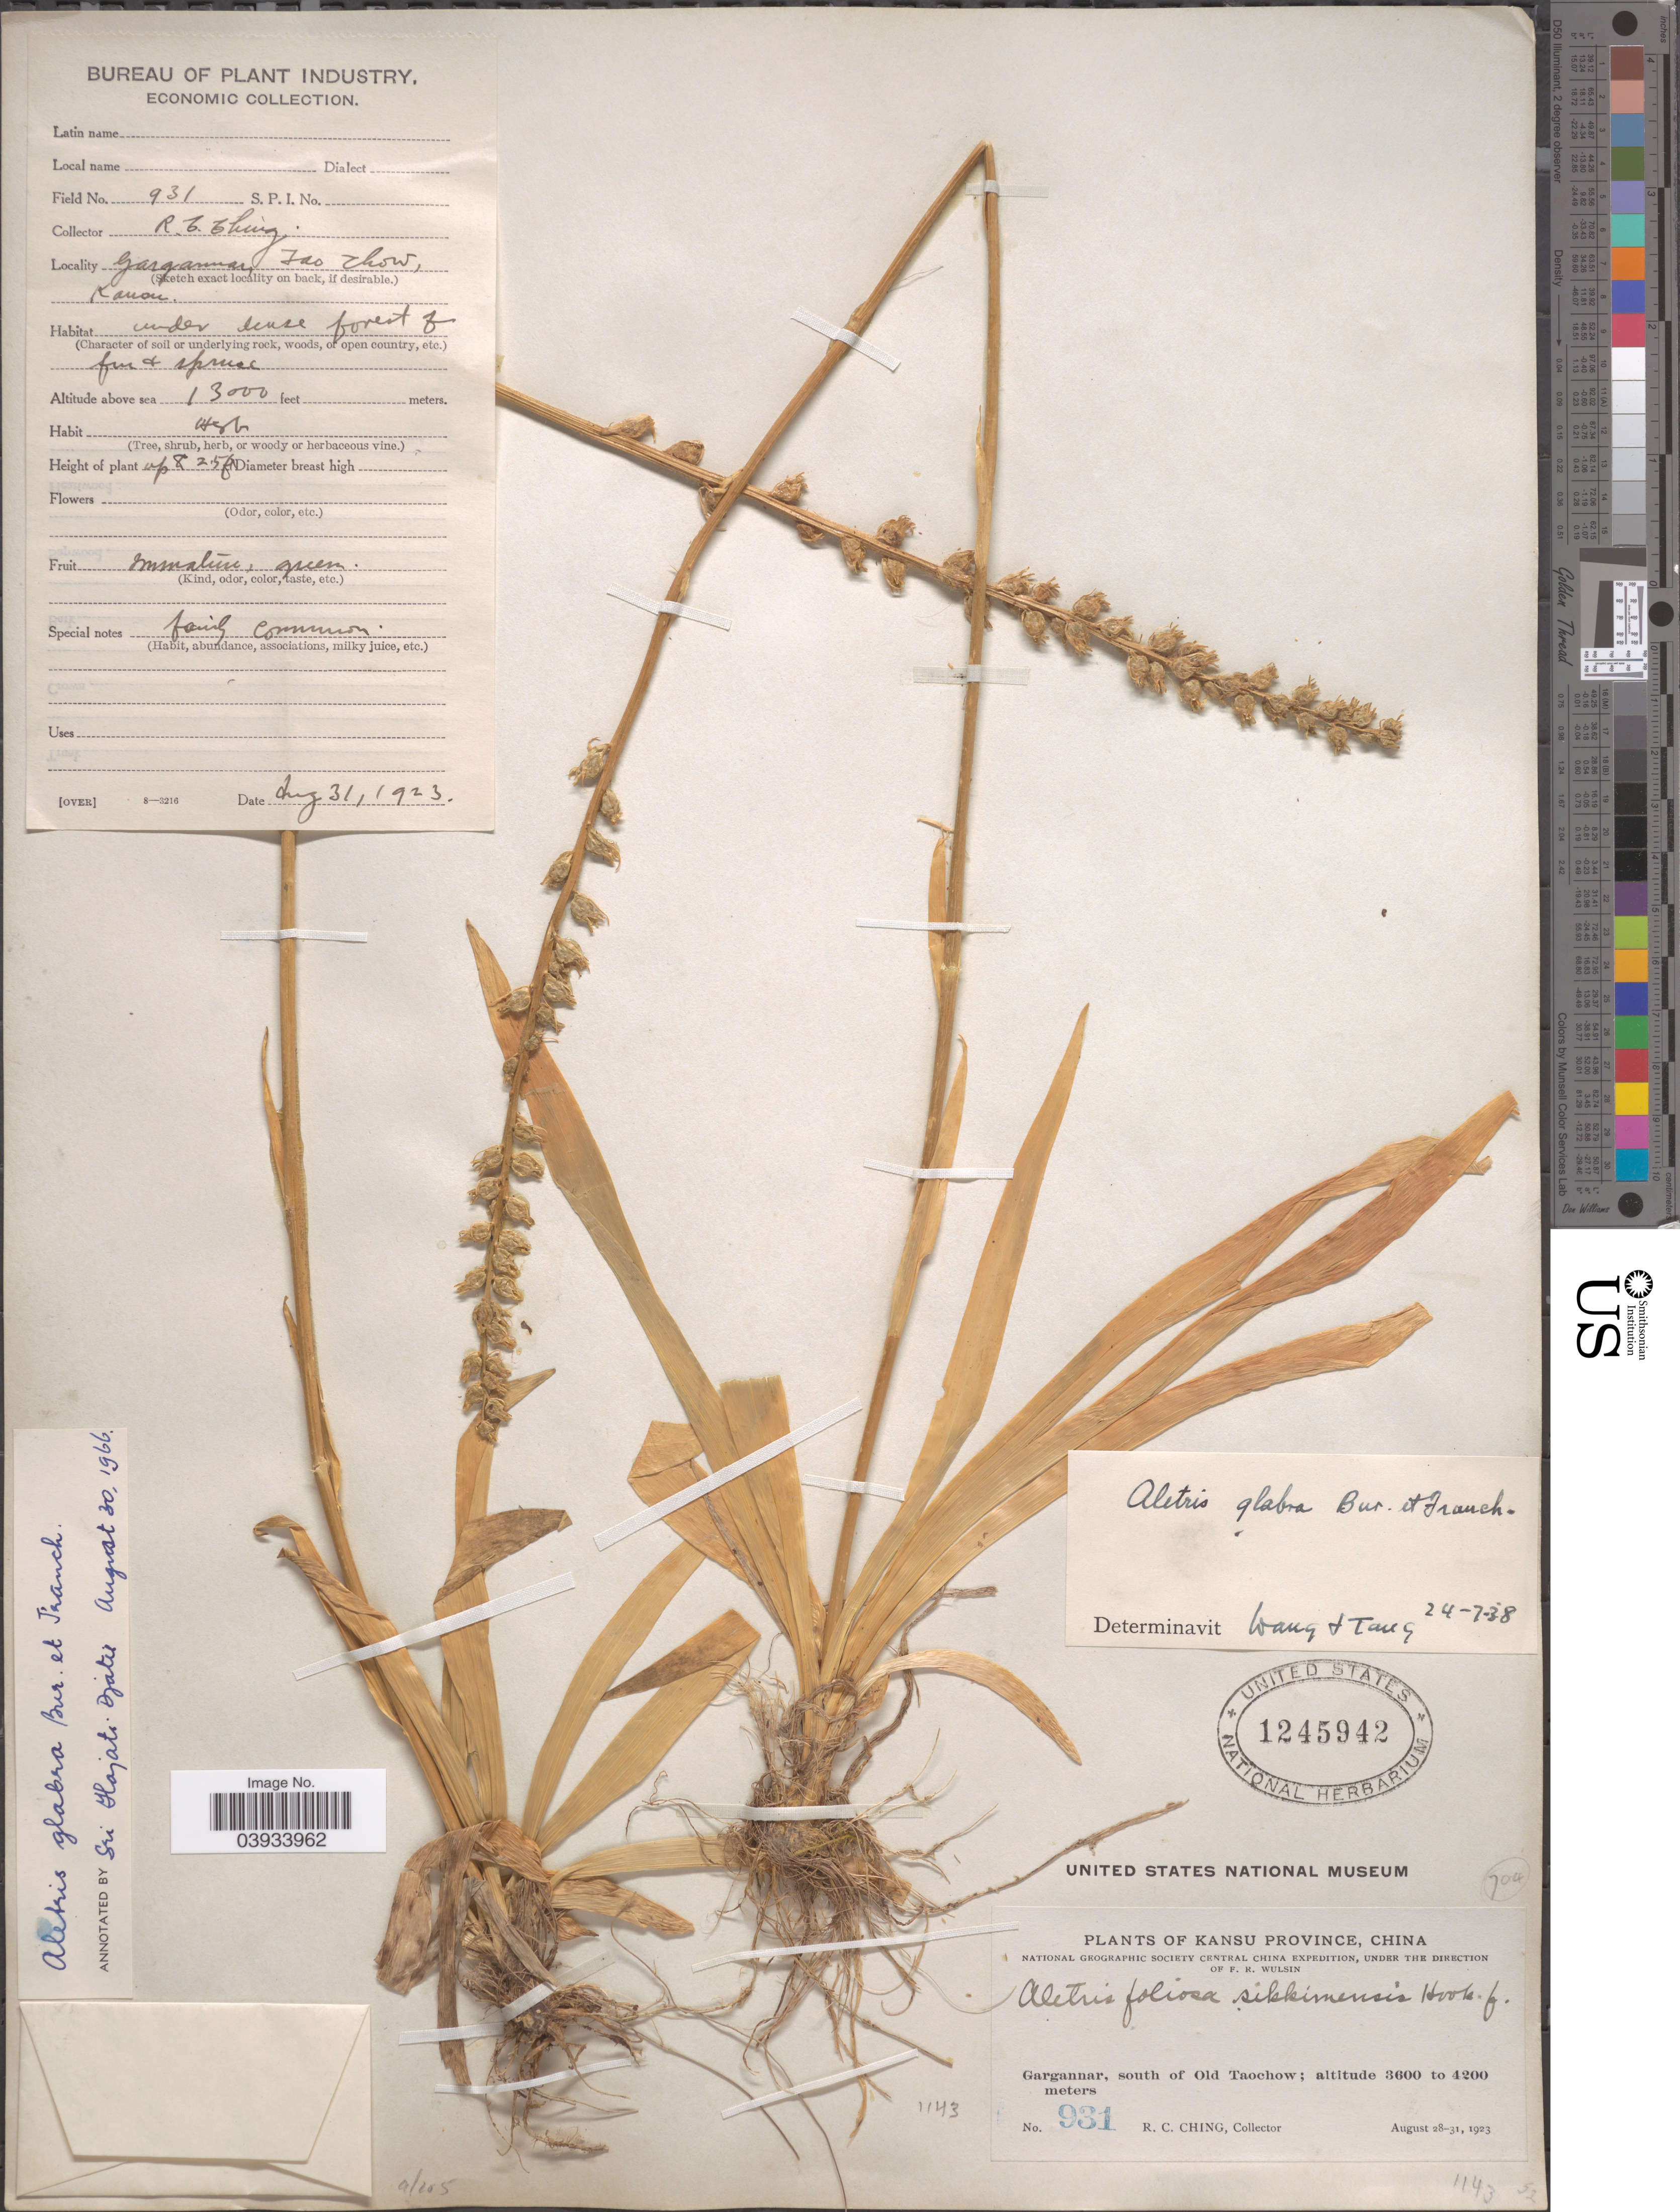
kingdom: Plantae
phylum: Tracheophyta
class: Liliopsida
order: Dioscoreales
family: Nartheciaceae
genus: Aletris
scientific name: Aletris glabra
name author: Bureau & Franch.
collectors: R. C. Ching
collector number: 931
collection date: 1923-08-31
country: China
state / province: Gansu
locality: Kansu Province. Gargannar, south of Old Taochow.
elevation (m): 3962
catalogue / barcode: US 1245942